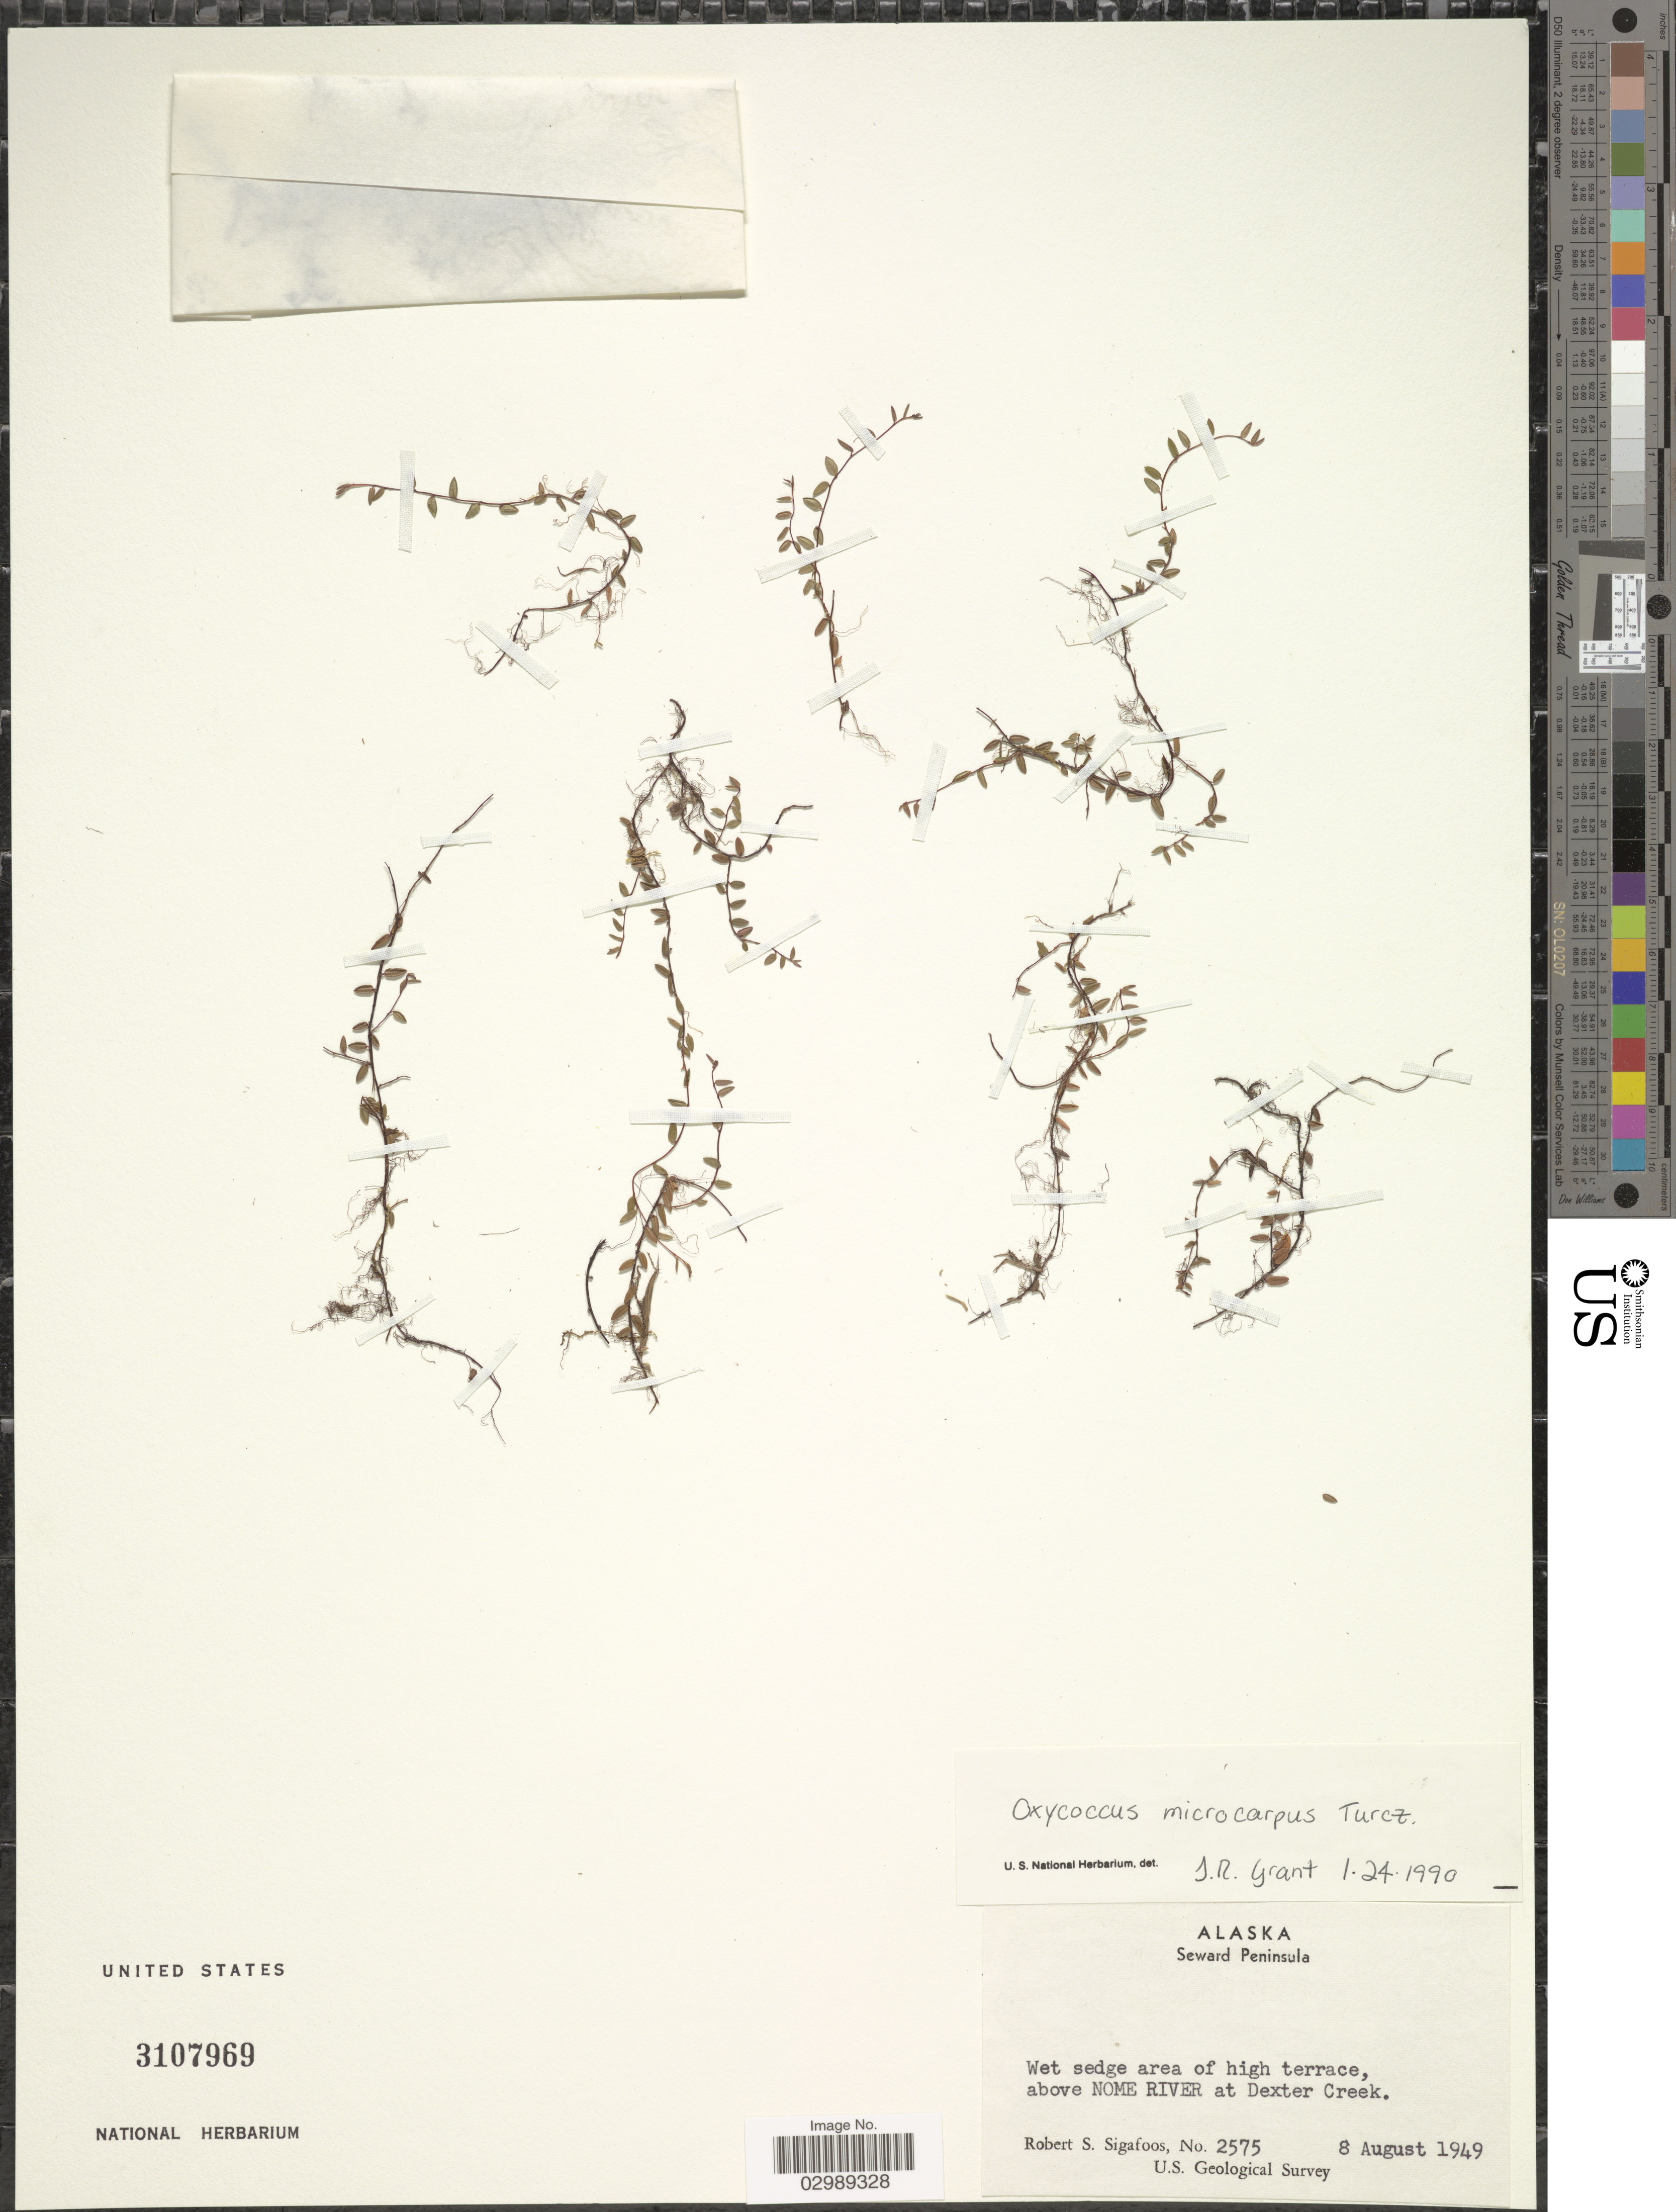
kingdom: Plantae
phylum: Tracheophyta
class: Magnoliopsida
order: Ericales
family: Ericaceae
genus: Vaccinium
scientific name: Vaccinium oxycoccos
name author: L.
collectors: R. Sigafoos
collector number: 2575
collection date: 1949-08-08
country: United States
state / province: Alaska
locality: Seward Peninsula, Wet sedge area on high terrace, above Nome River at Dexter Creek.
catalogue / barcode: US 3107969